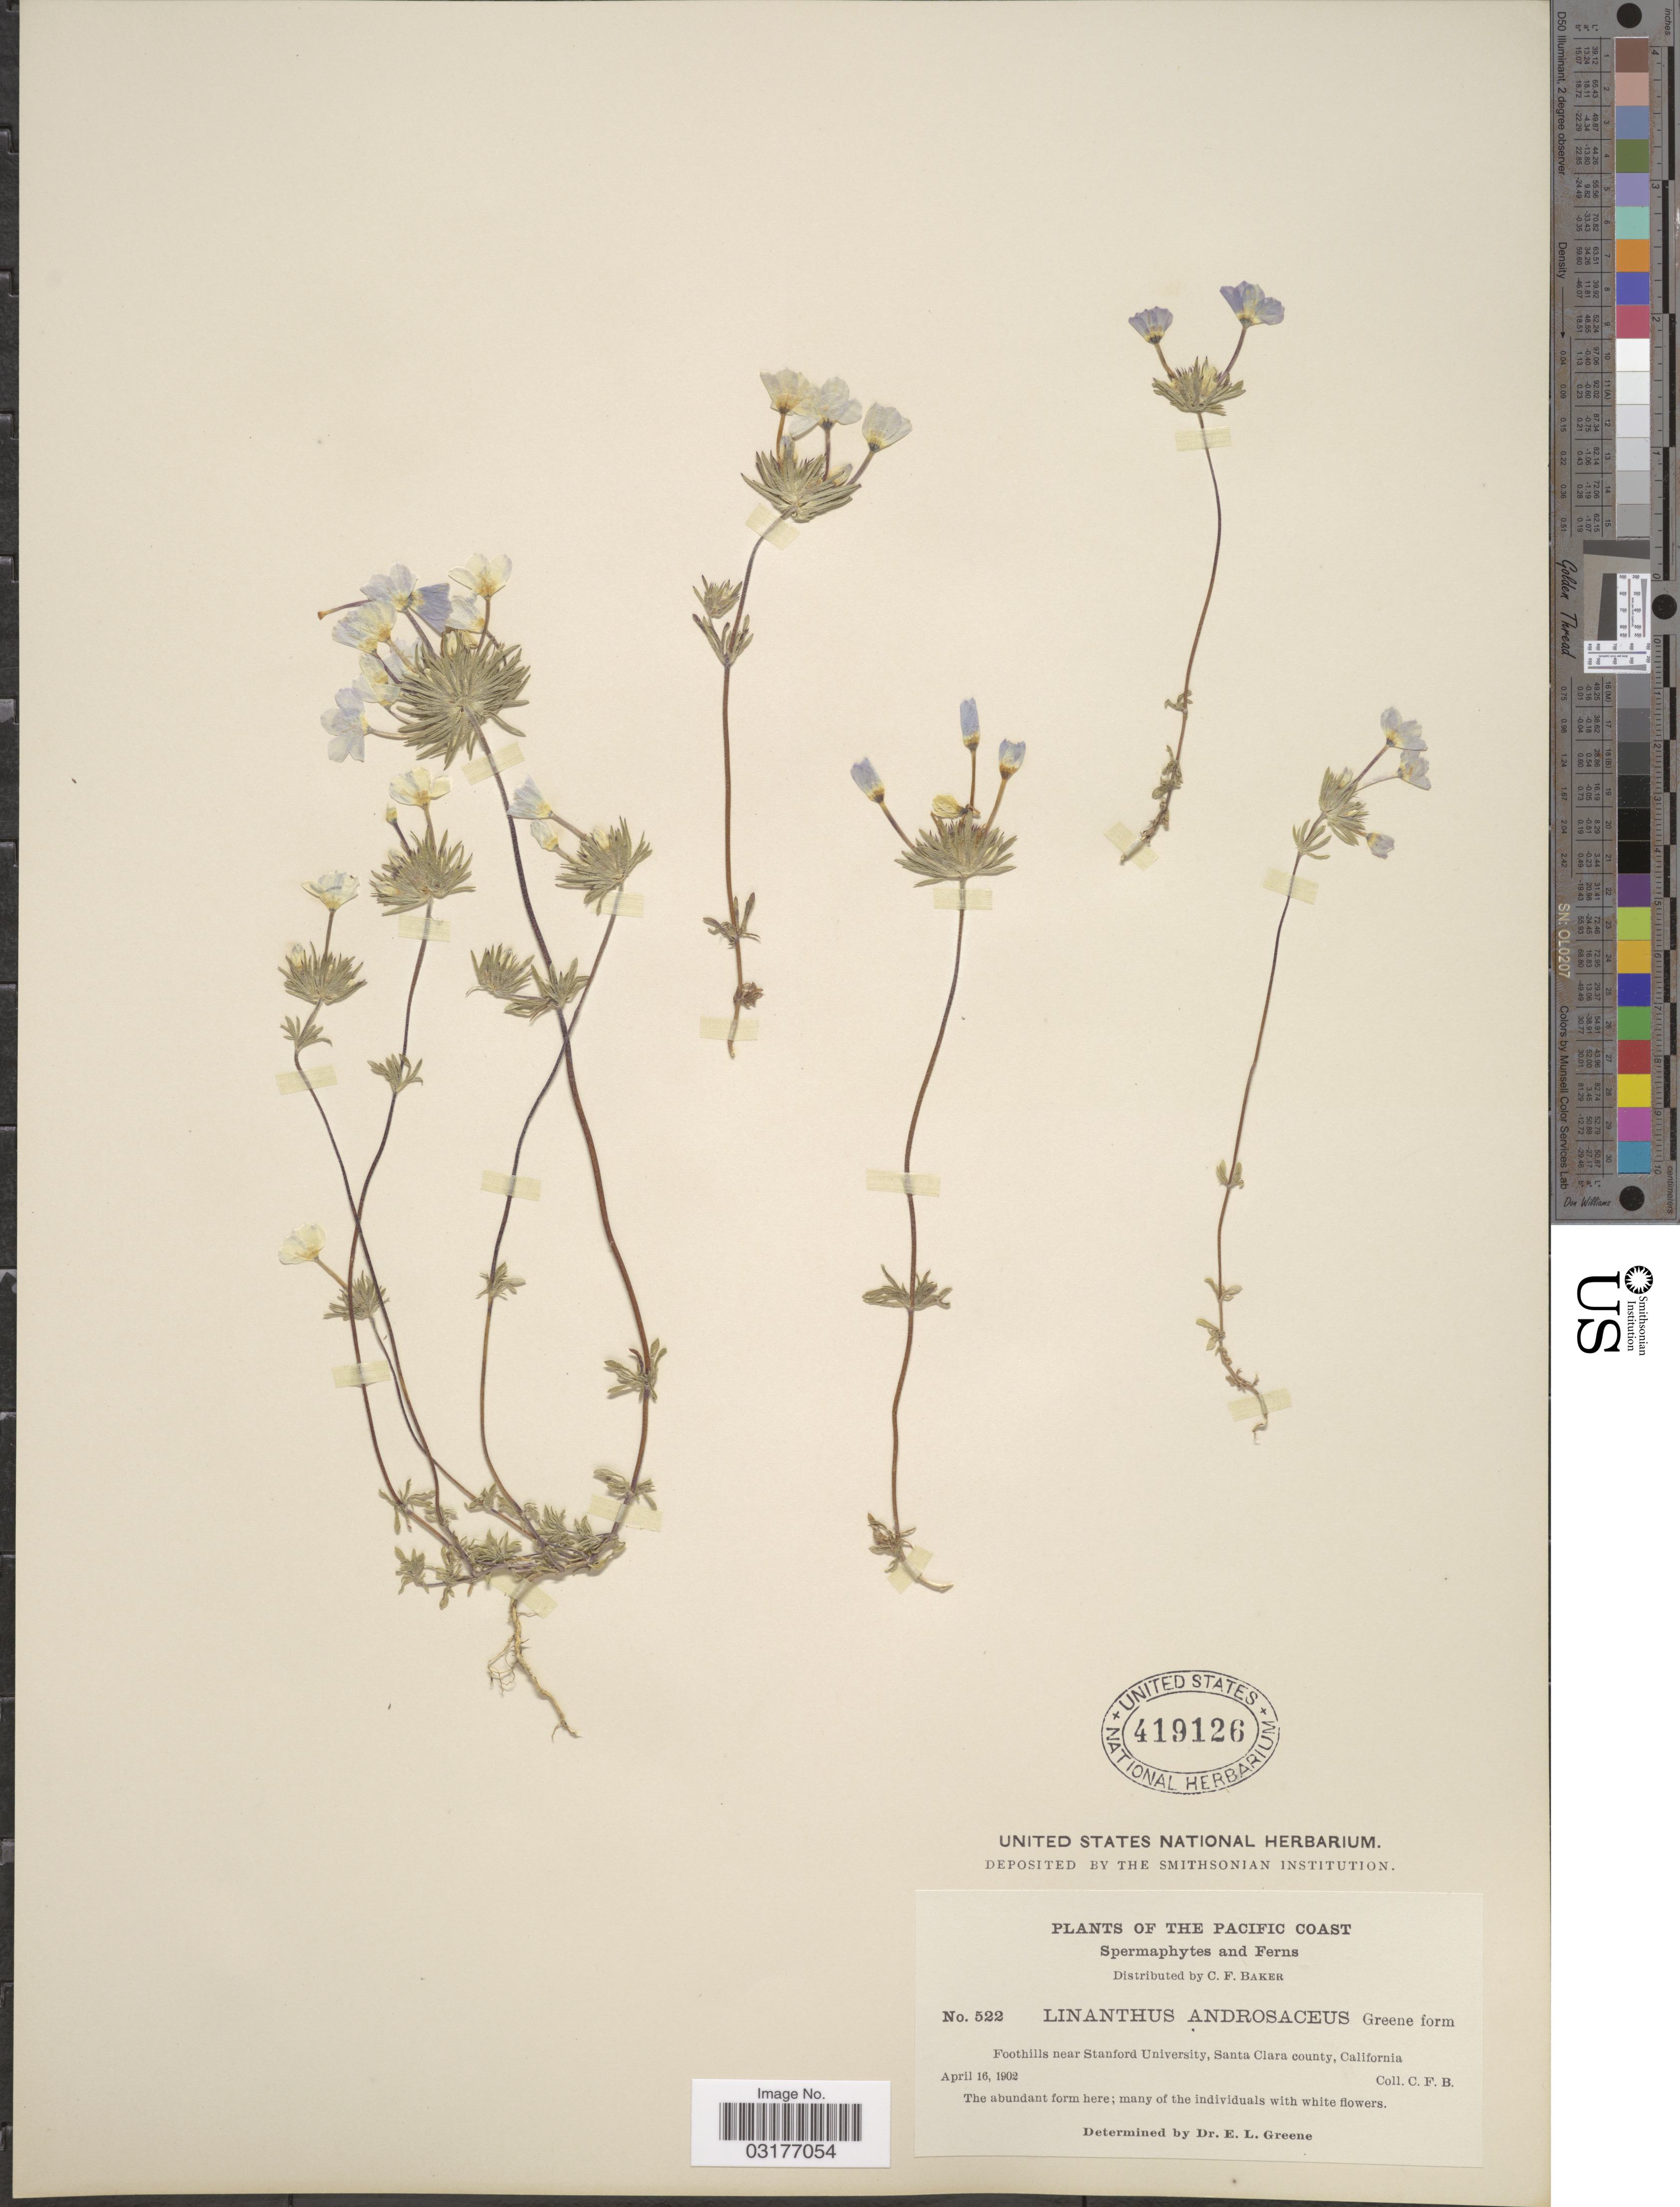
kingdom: Plantae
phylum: Tracheophyta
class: Magnoliopsida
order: Ericales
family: Polemoniaceae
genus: Leptosiphon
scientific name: Leptosiphon androsaceus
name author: Benth.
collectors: C. F. Baker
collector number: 522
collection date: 1902-04-16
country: United States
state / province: California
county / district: Santa Clara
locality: Pacific Coast. Foothills near Stanford University, Santa Clara county.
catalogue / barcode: US 419126